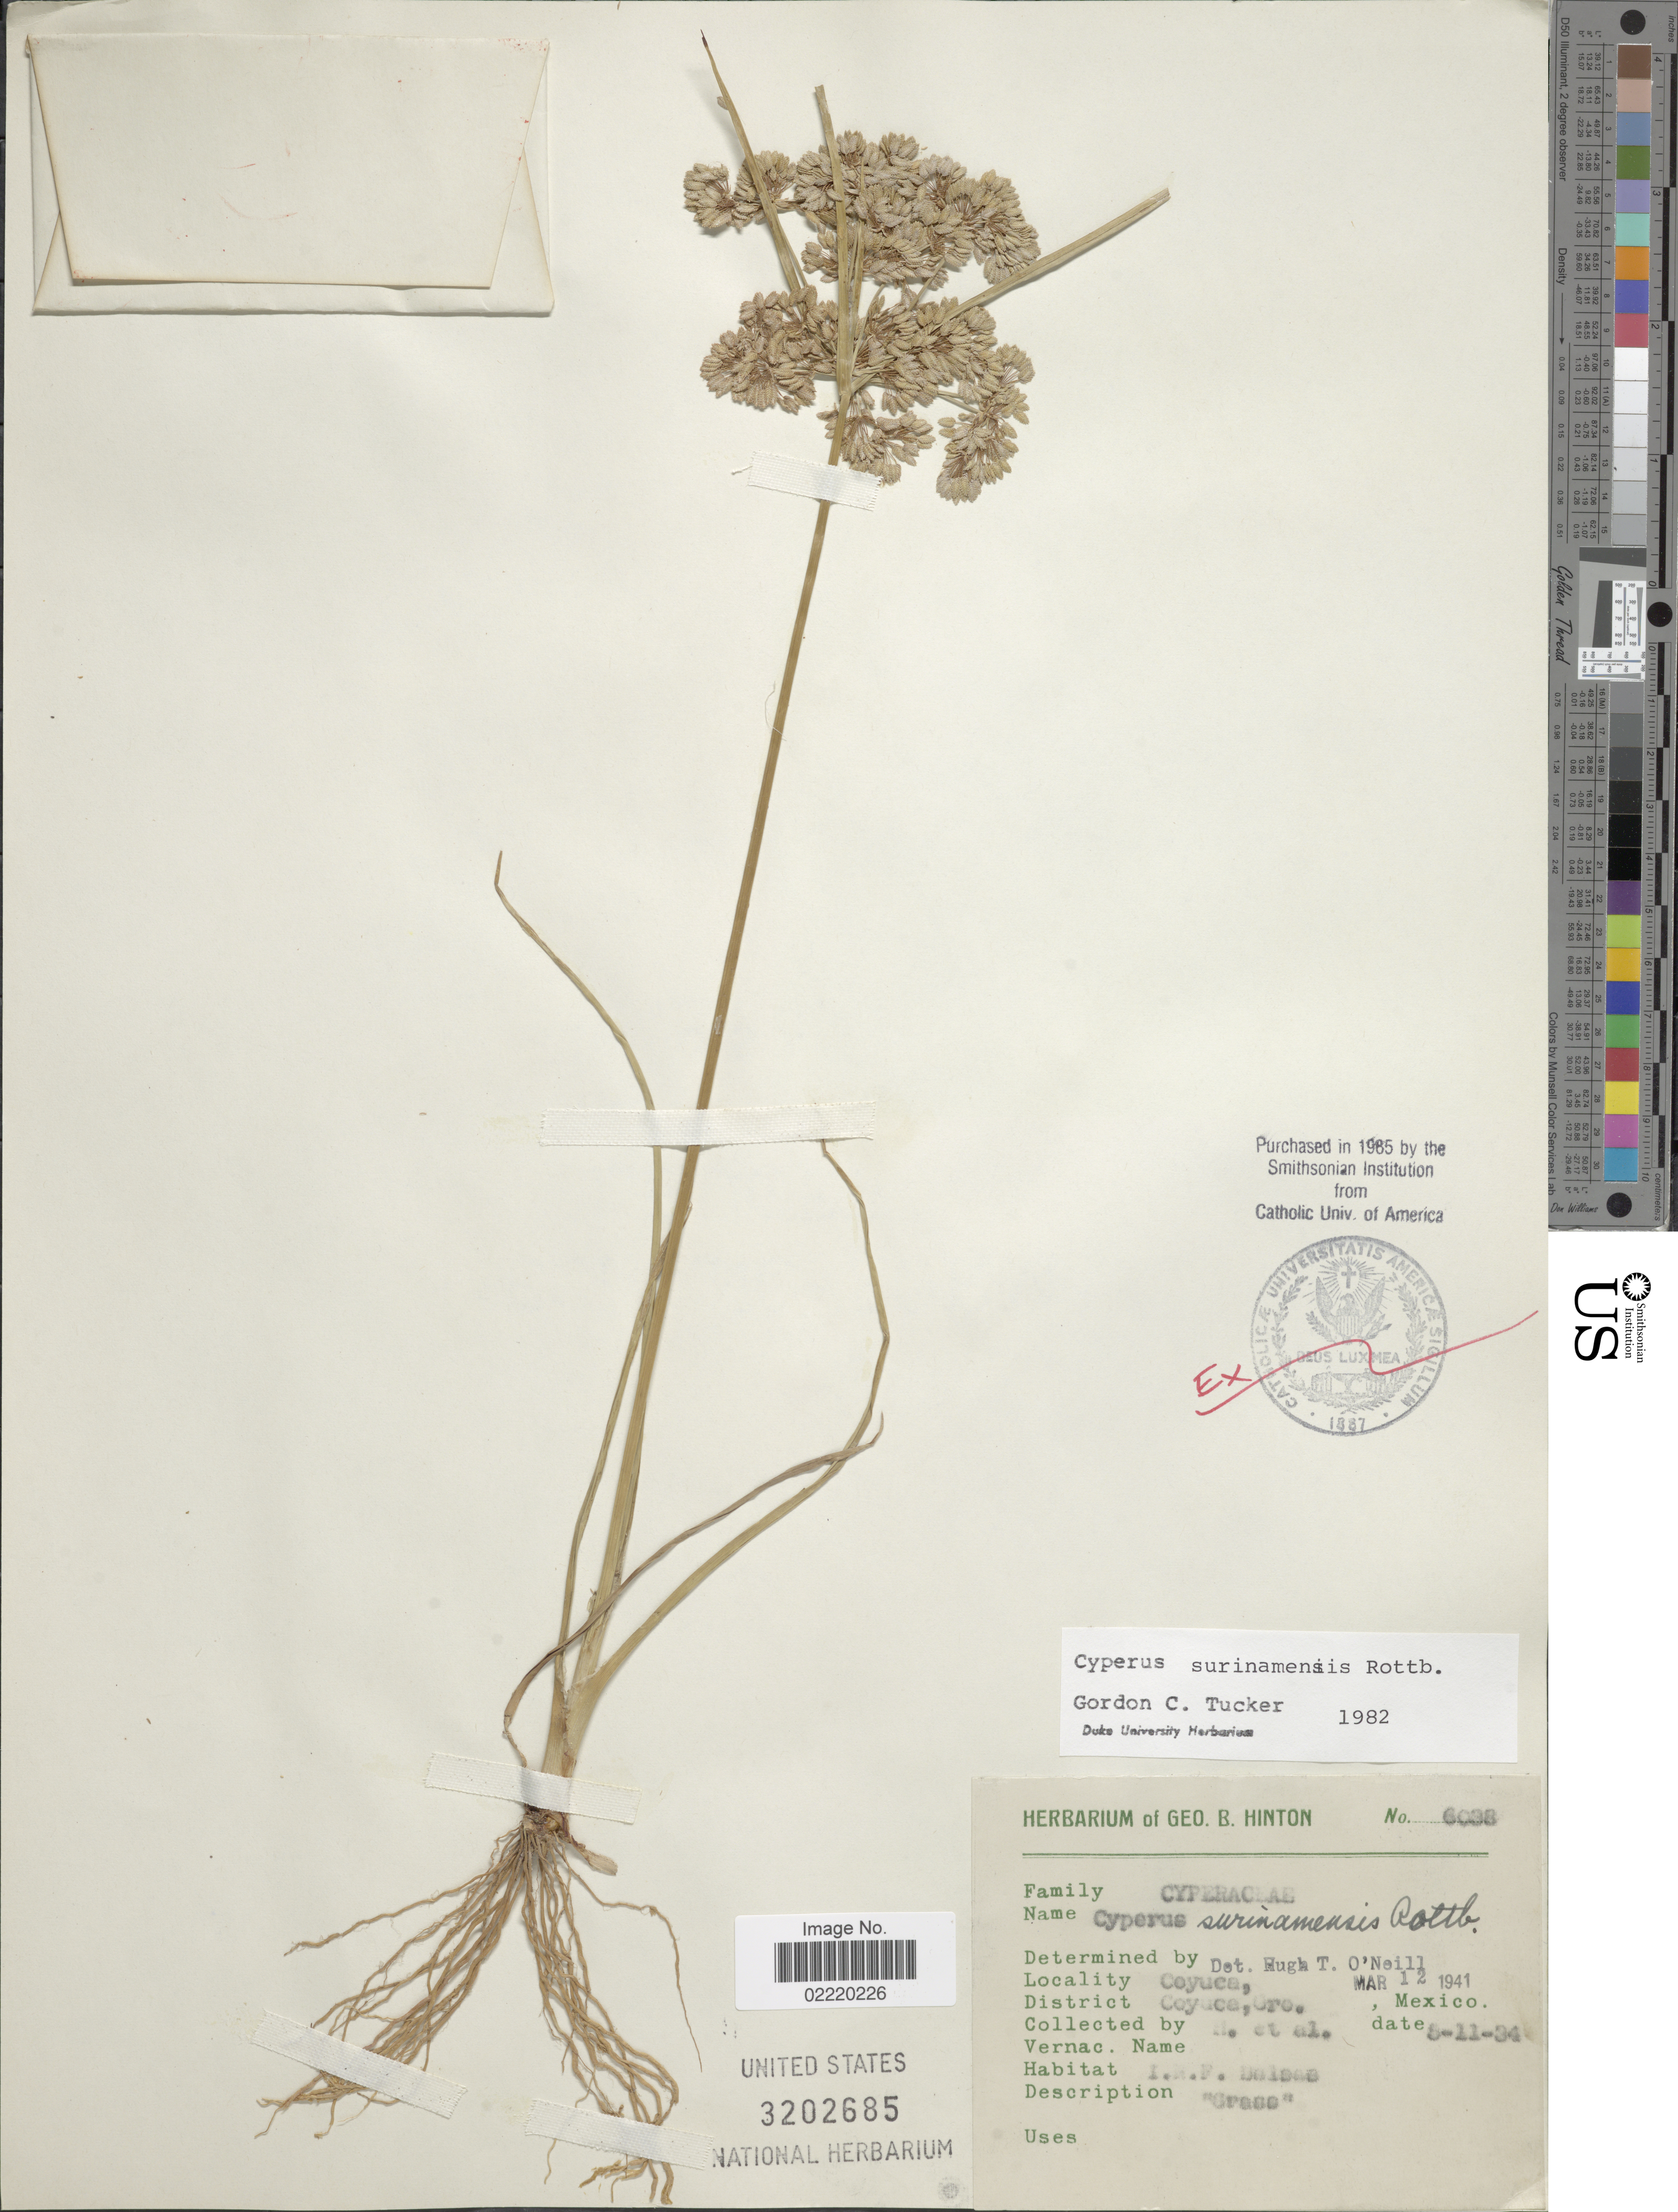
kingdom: Plantae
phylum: Tracheophyta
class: Liliopsida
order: Poales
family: Cyperaceae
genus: Cyperus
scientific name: Cyperus surinamensis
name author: Rottb.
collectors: G. B. Hinton & et al.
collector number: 6038*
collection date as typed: Transcribed d/m/y: 11/5/34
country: Mexico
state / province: Guerrero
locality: Coyuca, District Coyuca, Gro.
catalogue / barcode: US 3202685